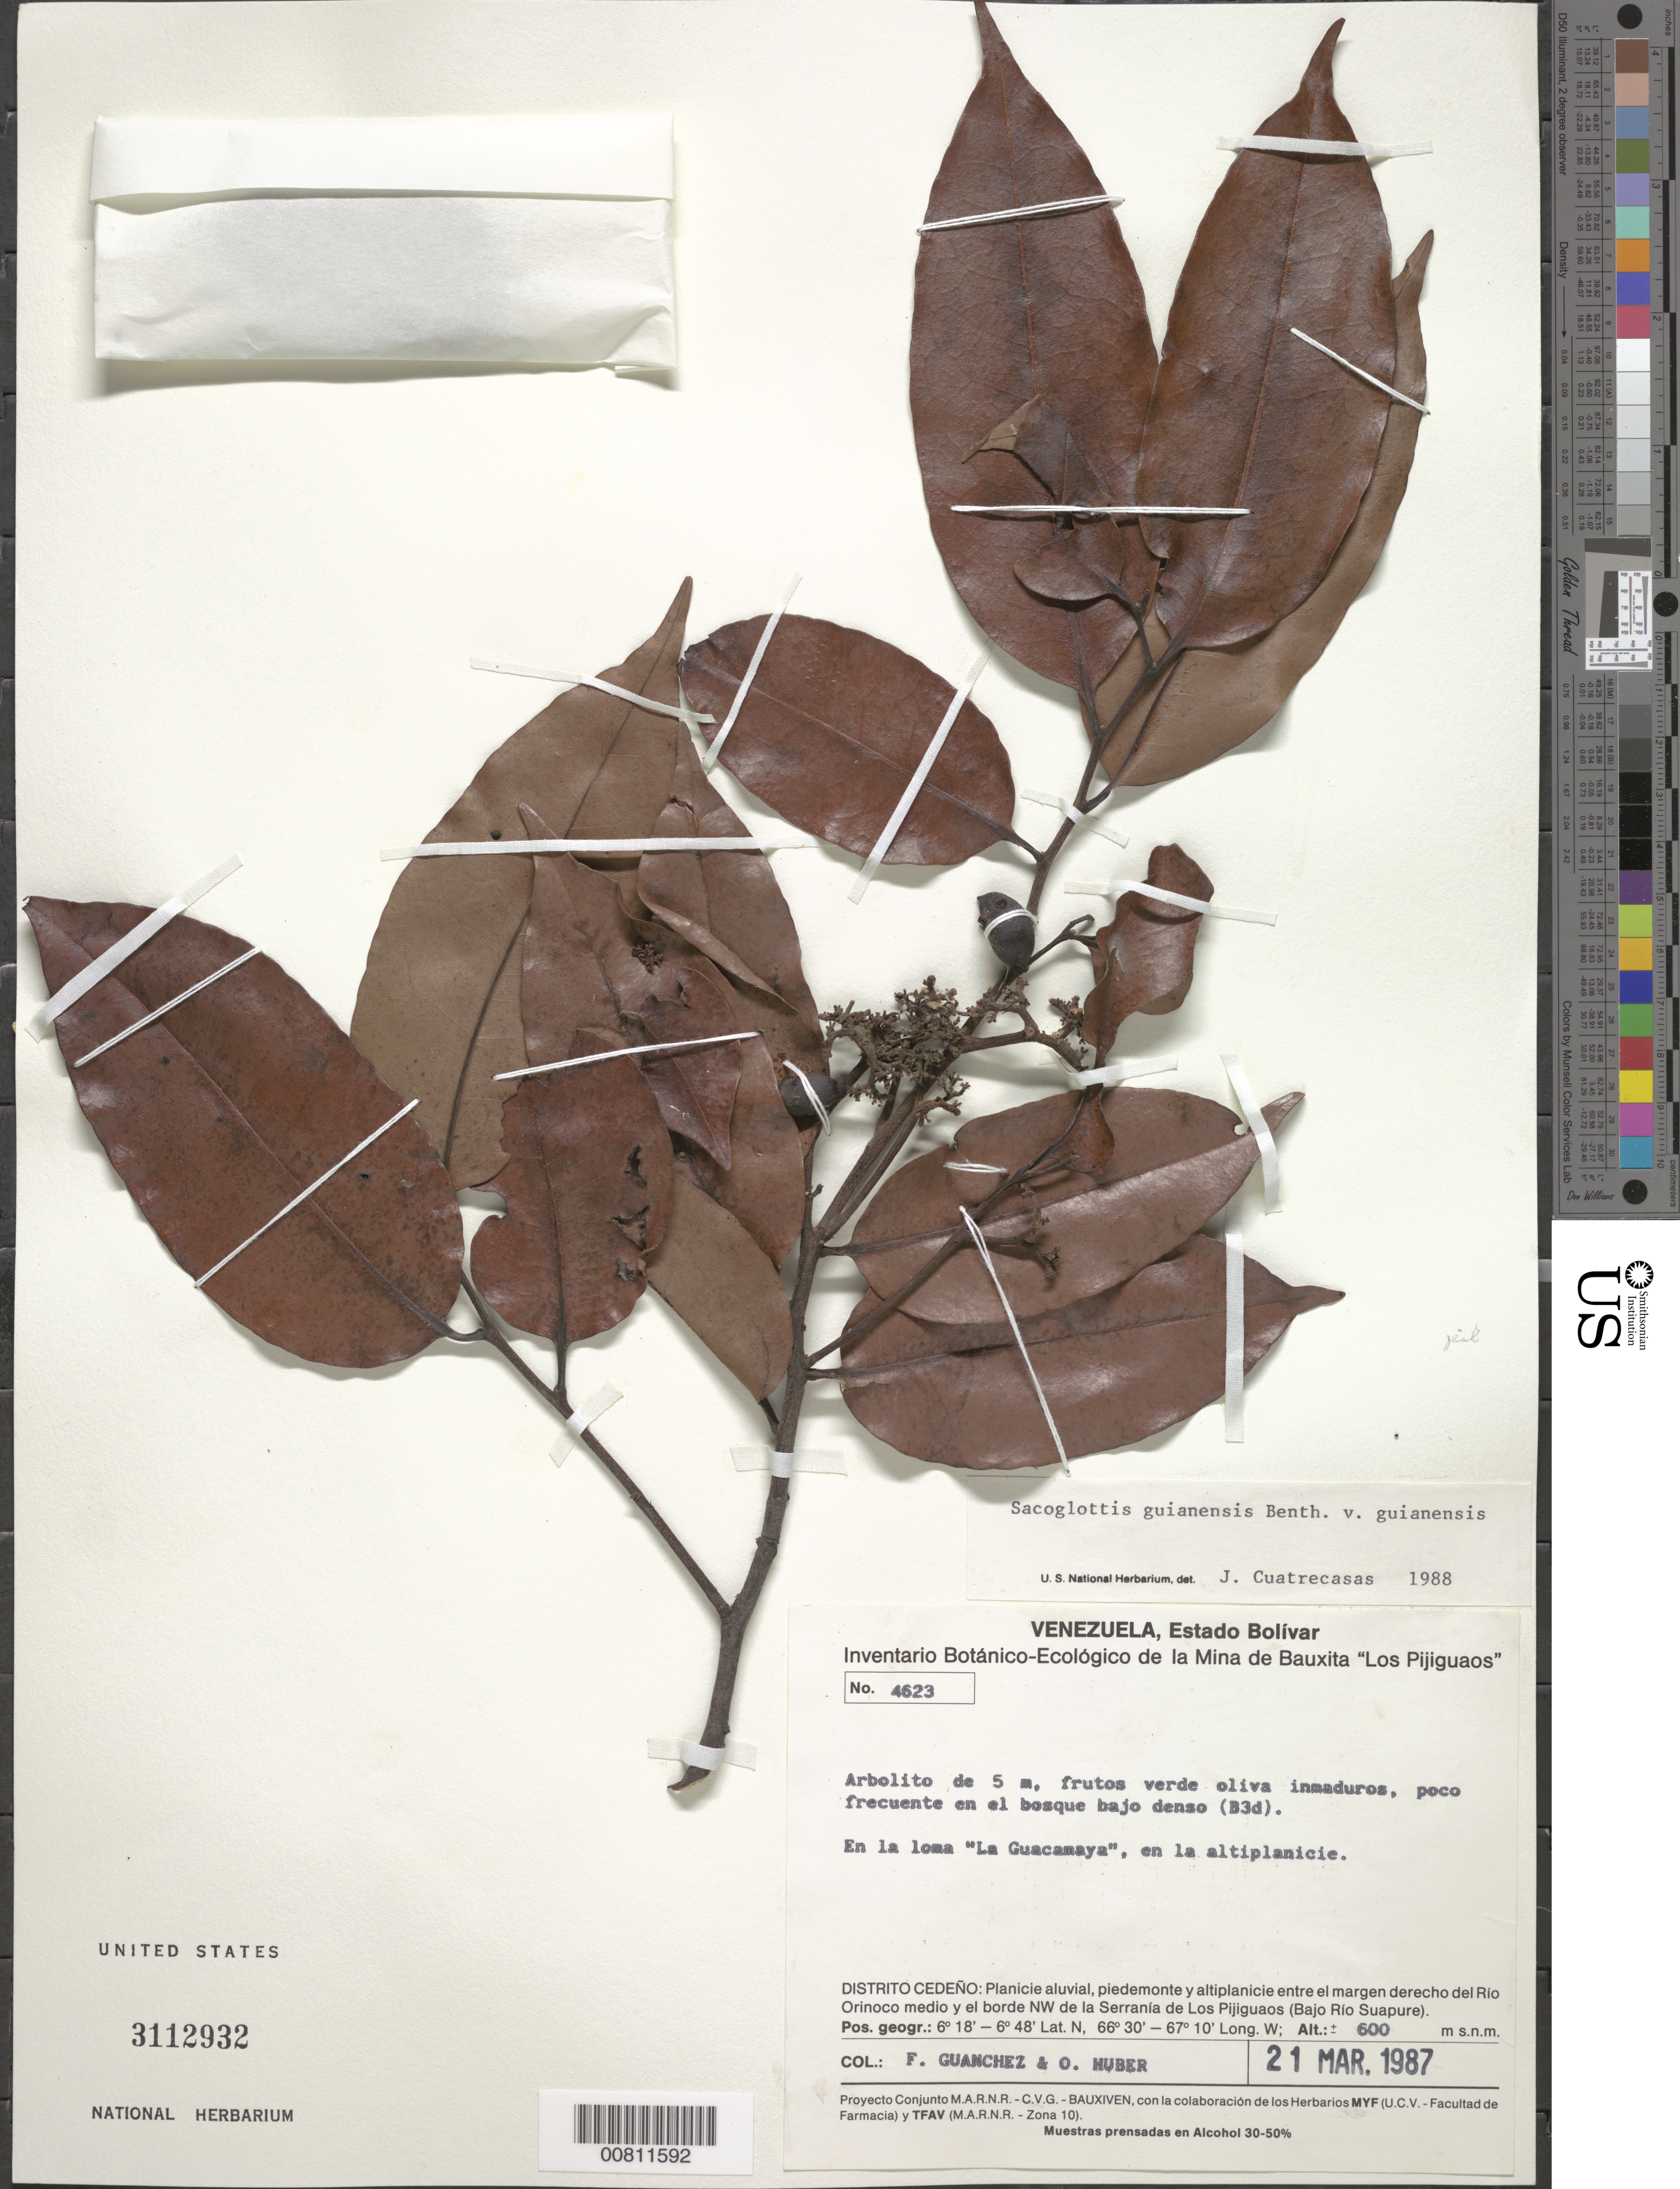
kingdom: Plantae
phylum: Tracheophyta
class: Magnoliopsida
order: Malpighiales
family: Humiriaceae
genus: Sacoglottis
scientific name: Sacoglottis guianensis var. guianensis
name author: Benth.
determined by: Cuatrecasas, J.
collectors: F. Guánchez M. & O. Huber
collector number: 4623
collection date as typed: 21-Mar-87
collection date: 1987-03-21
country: Venezuela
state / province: Bolívar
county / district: Cedeño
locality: Río Orinoco medio to el borde NW de la Serrania de Los Pijiguaos (Bajo Río Suapure)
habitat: Altiplanicie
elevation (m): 600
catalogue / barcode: US 3112932